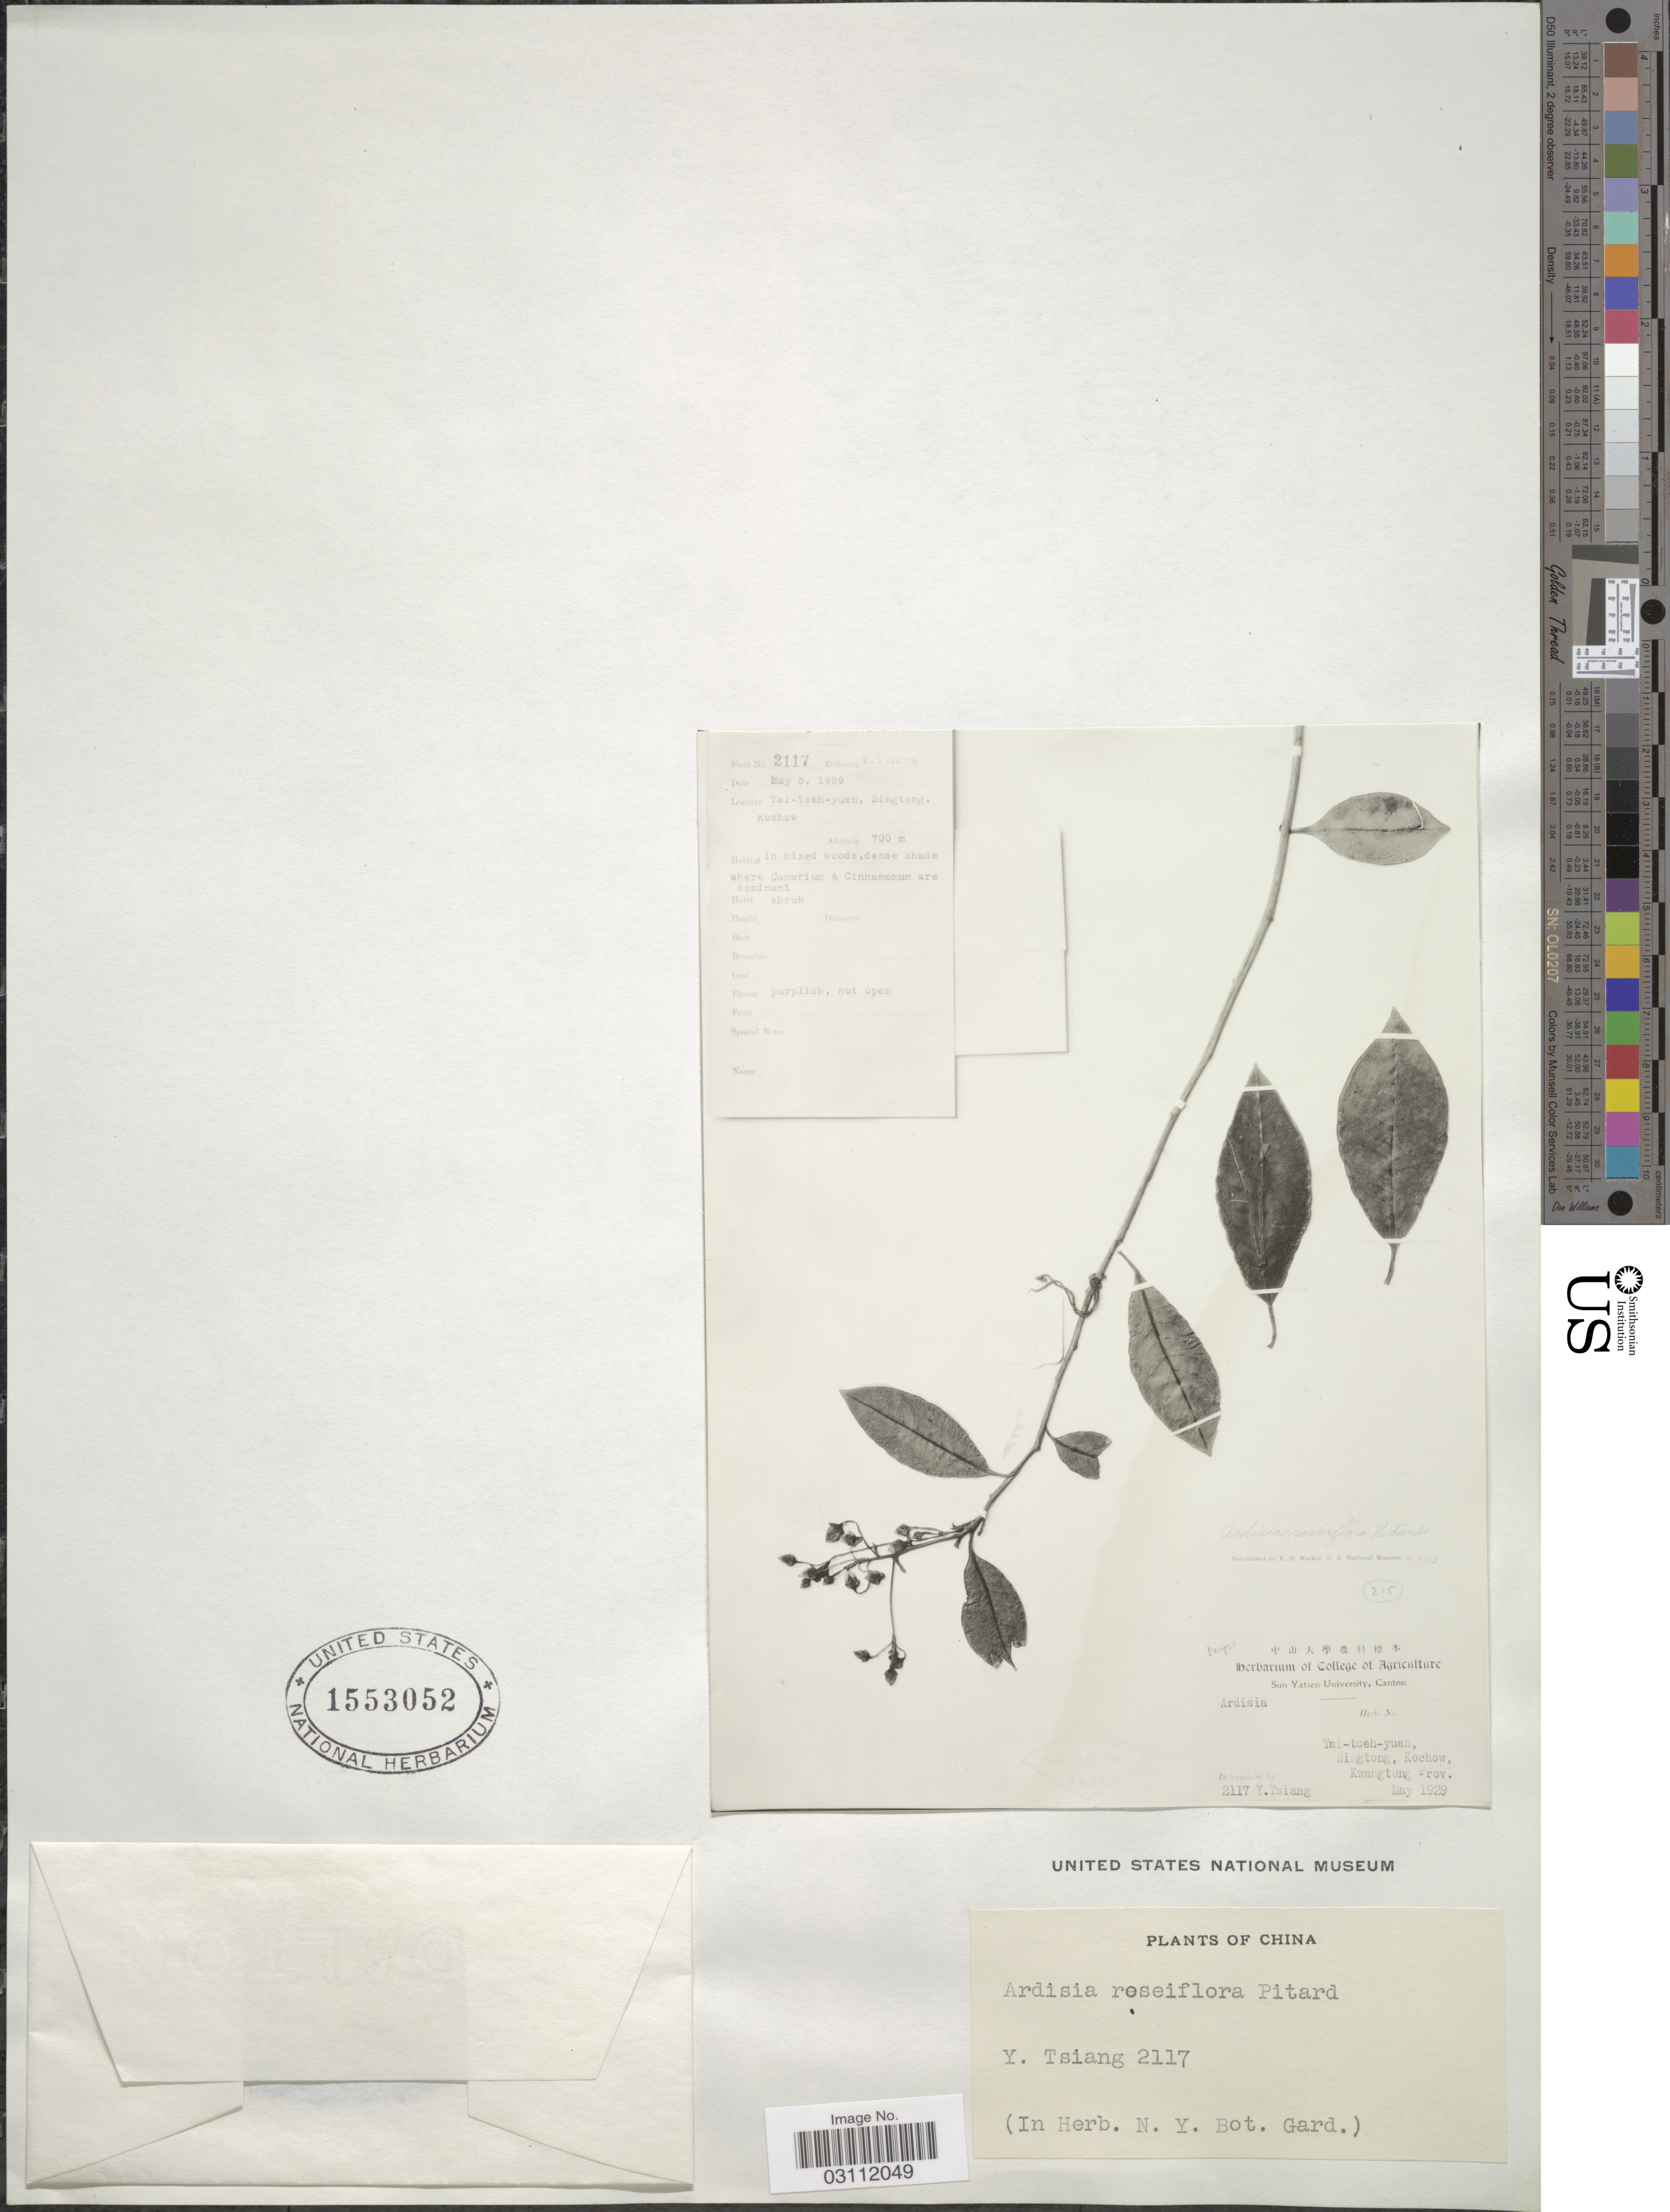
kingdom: Plantae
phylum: Tracheophyta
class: Magnoliopsida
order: Ericales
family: Primulaceae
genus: Ardisia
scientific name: Ardisia roseiflora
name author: Pit.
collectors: Y. Tsiang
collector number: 2117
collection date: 1929-05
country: China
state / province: Guangdong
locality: Tai-tseh-yuen, Singtong, Kochow, Kwangtung Prov.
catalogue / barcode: US 1553052